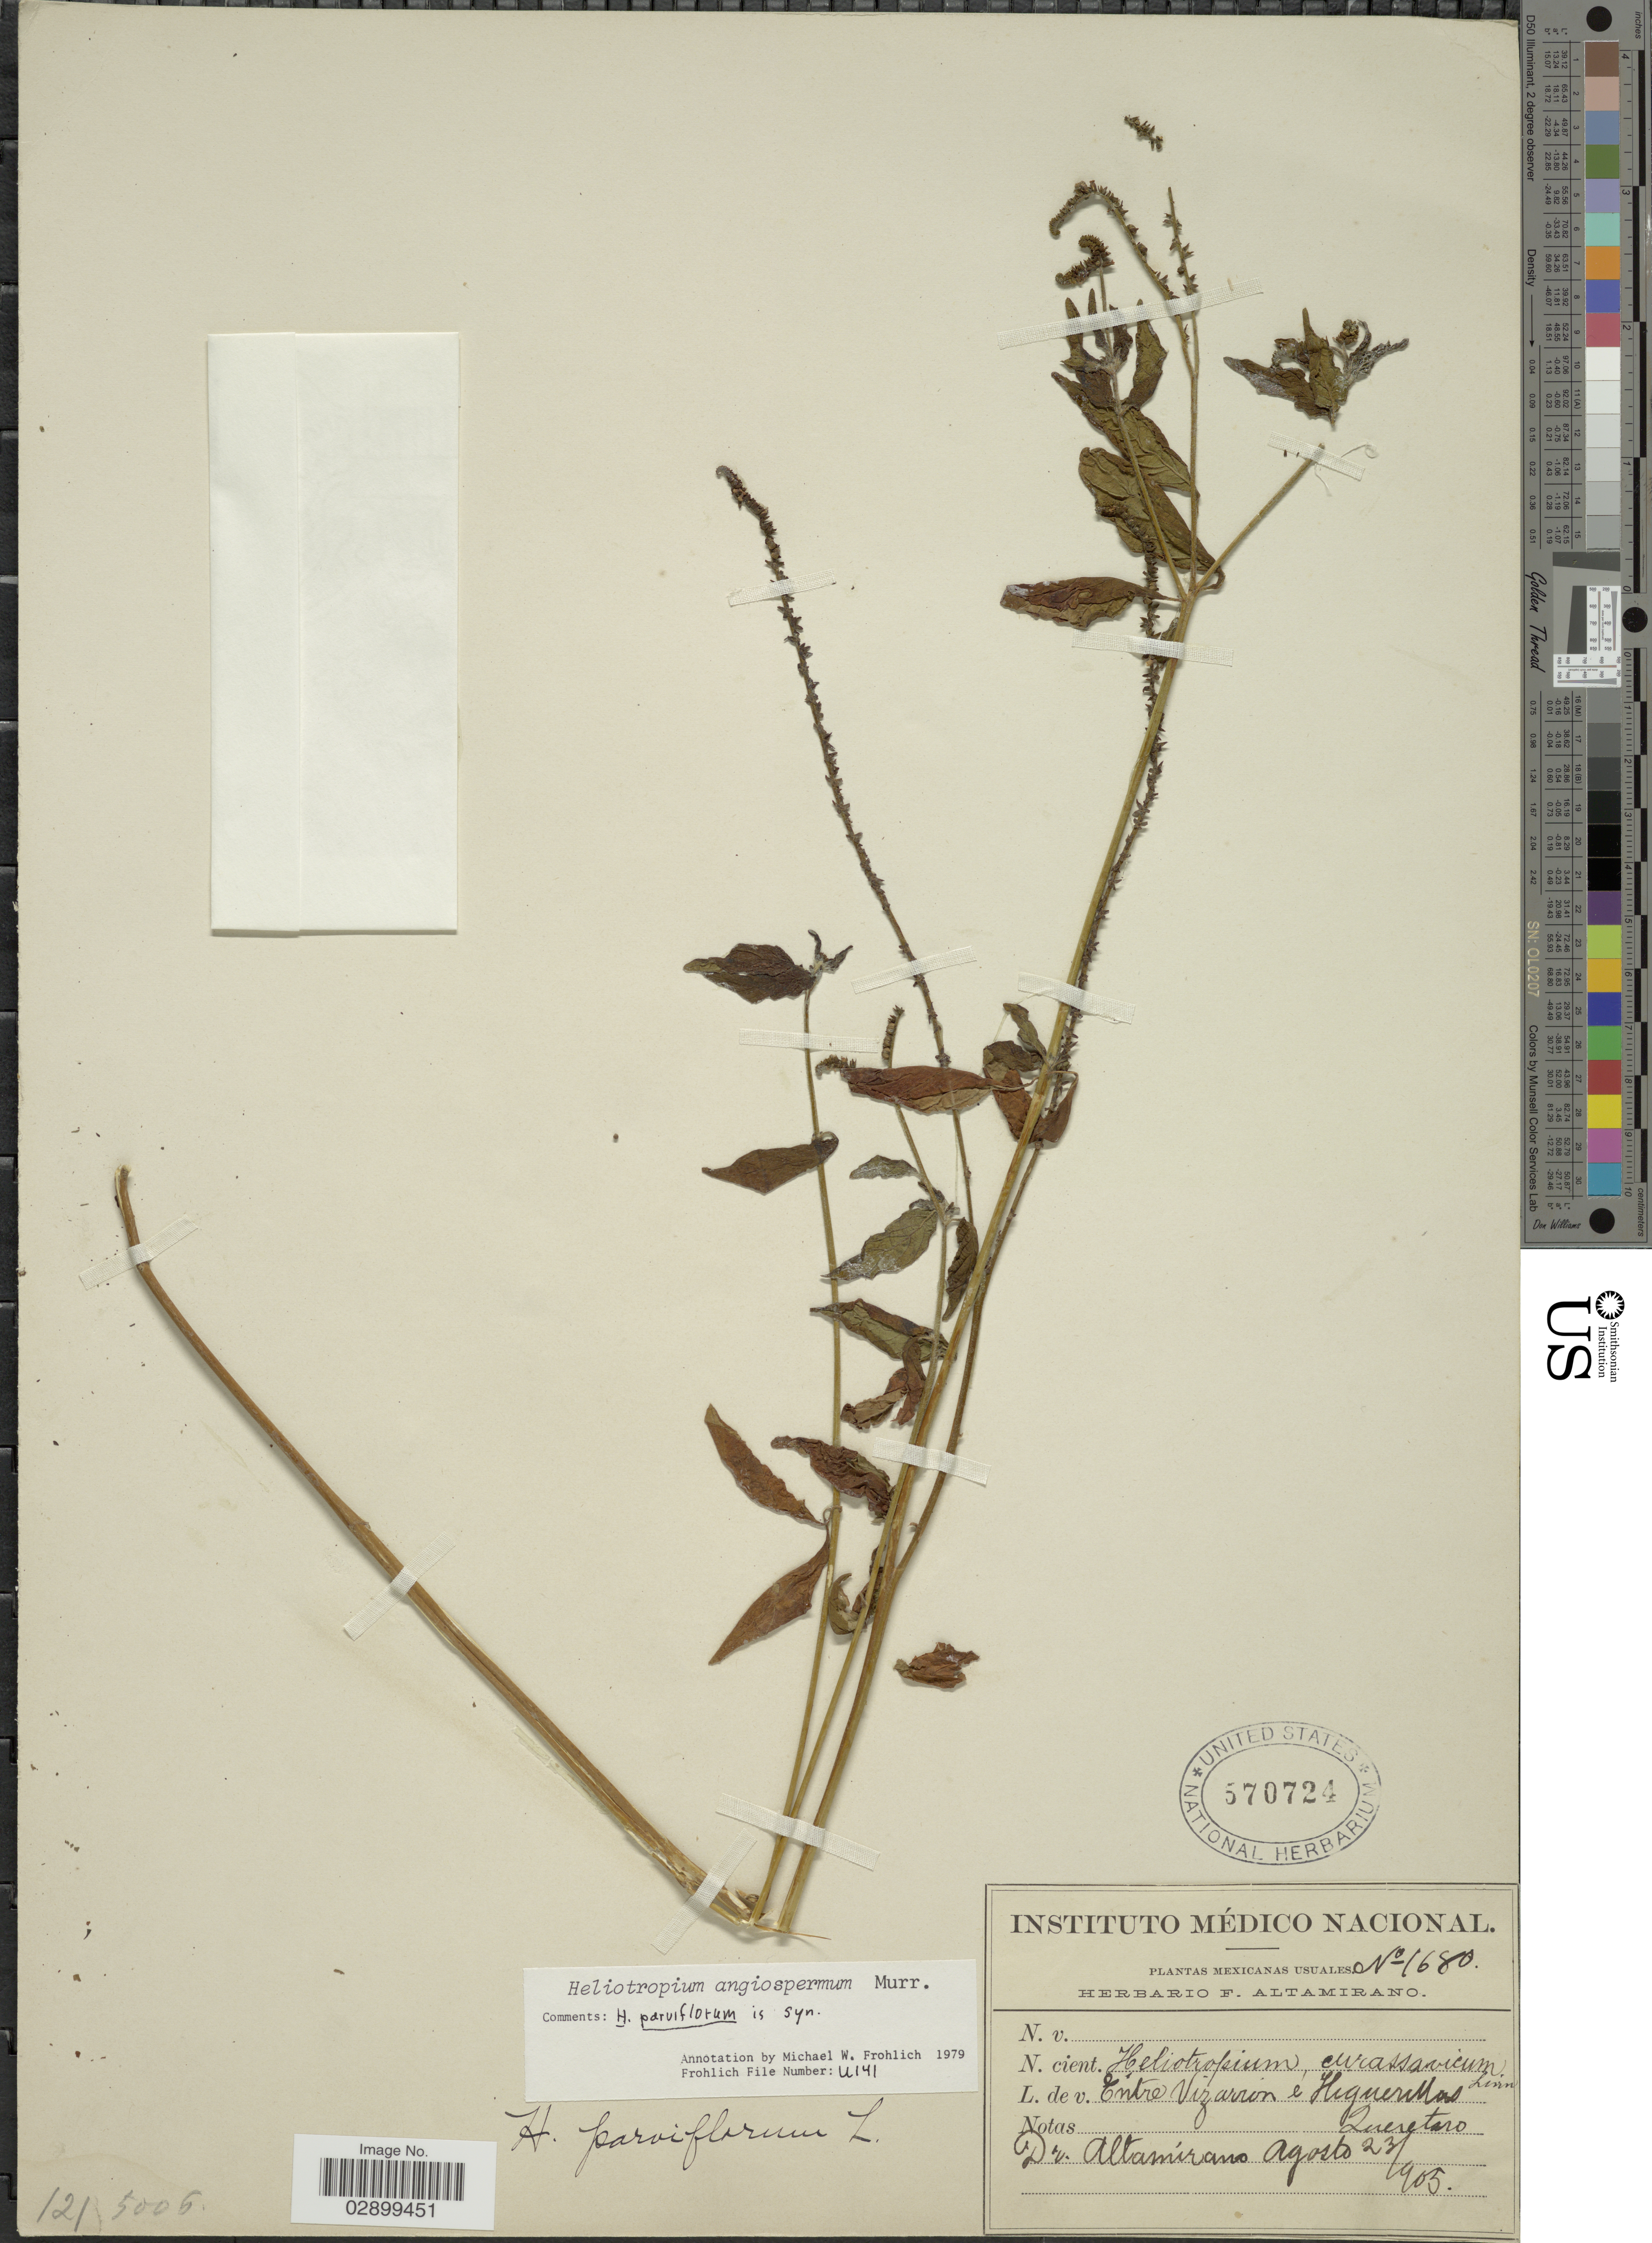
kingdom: Plantae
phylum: Tracheophyta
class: Magnoliopsida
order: Boraginales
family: Heliotropiaceae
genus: Heliotropium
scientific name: Heliotropium angiospermum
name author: Murray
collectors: F. Altamirano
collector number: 1680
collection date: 1905-08-23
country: Mexico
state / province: Querétaro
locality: Entre Vizarion e Higuerillas, Queretaro.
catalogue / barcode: US 570724